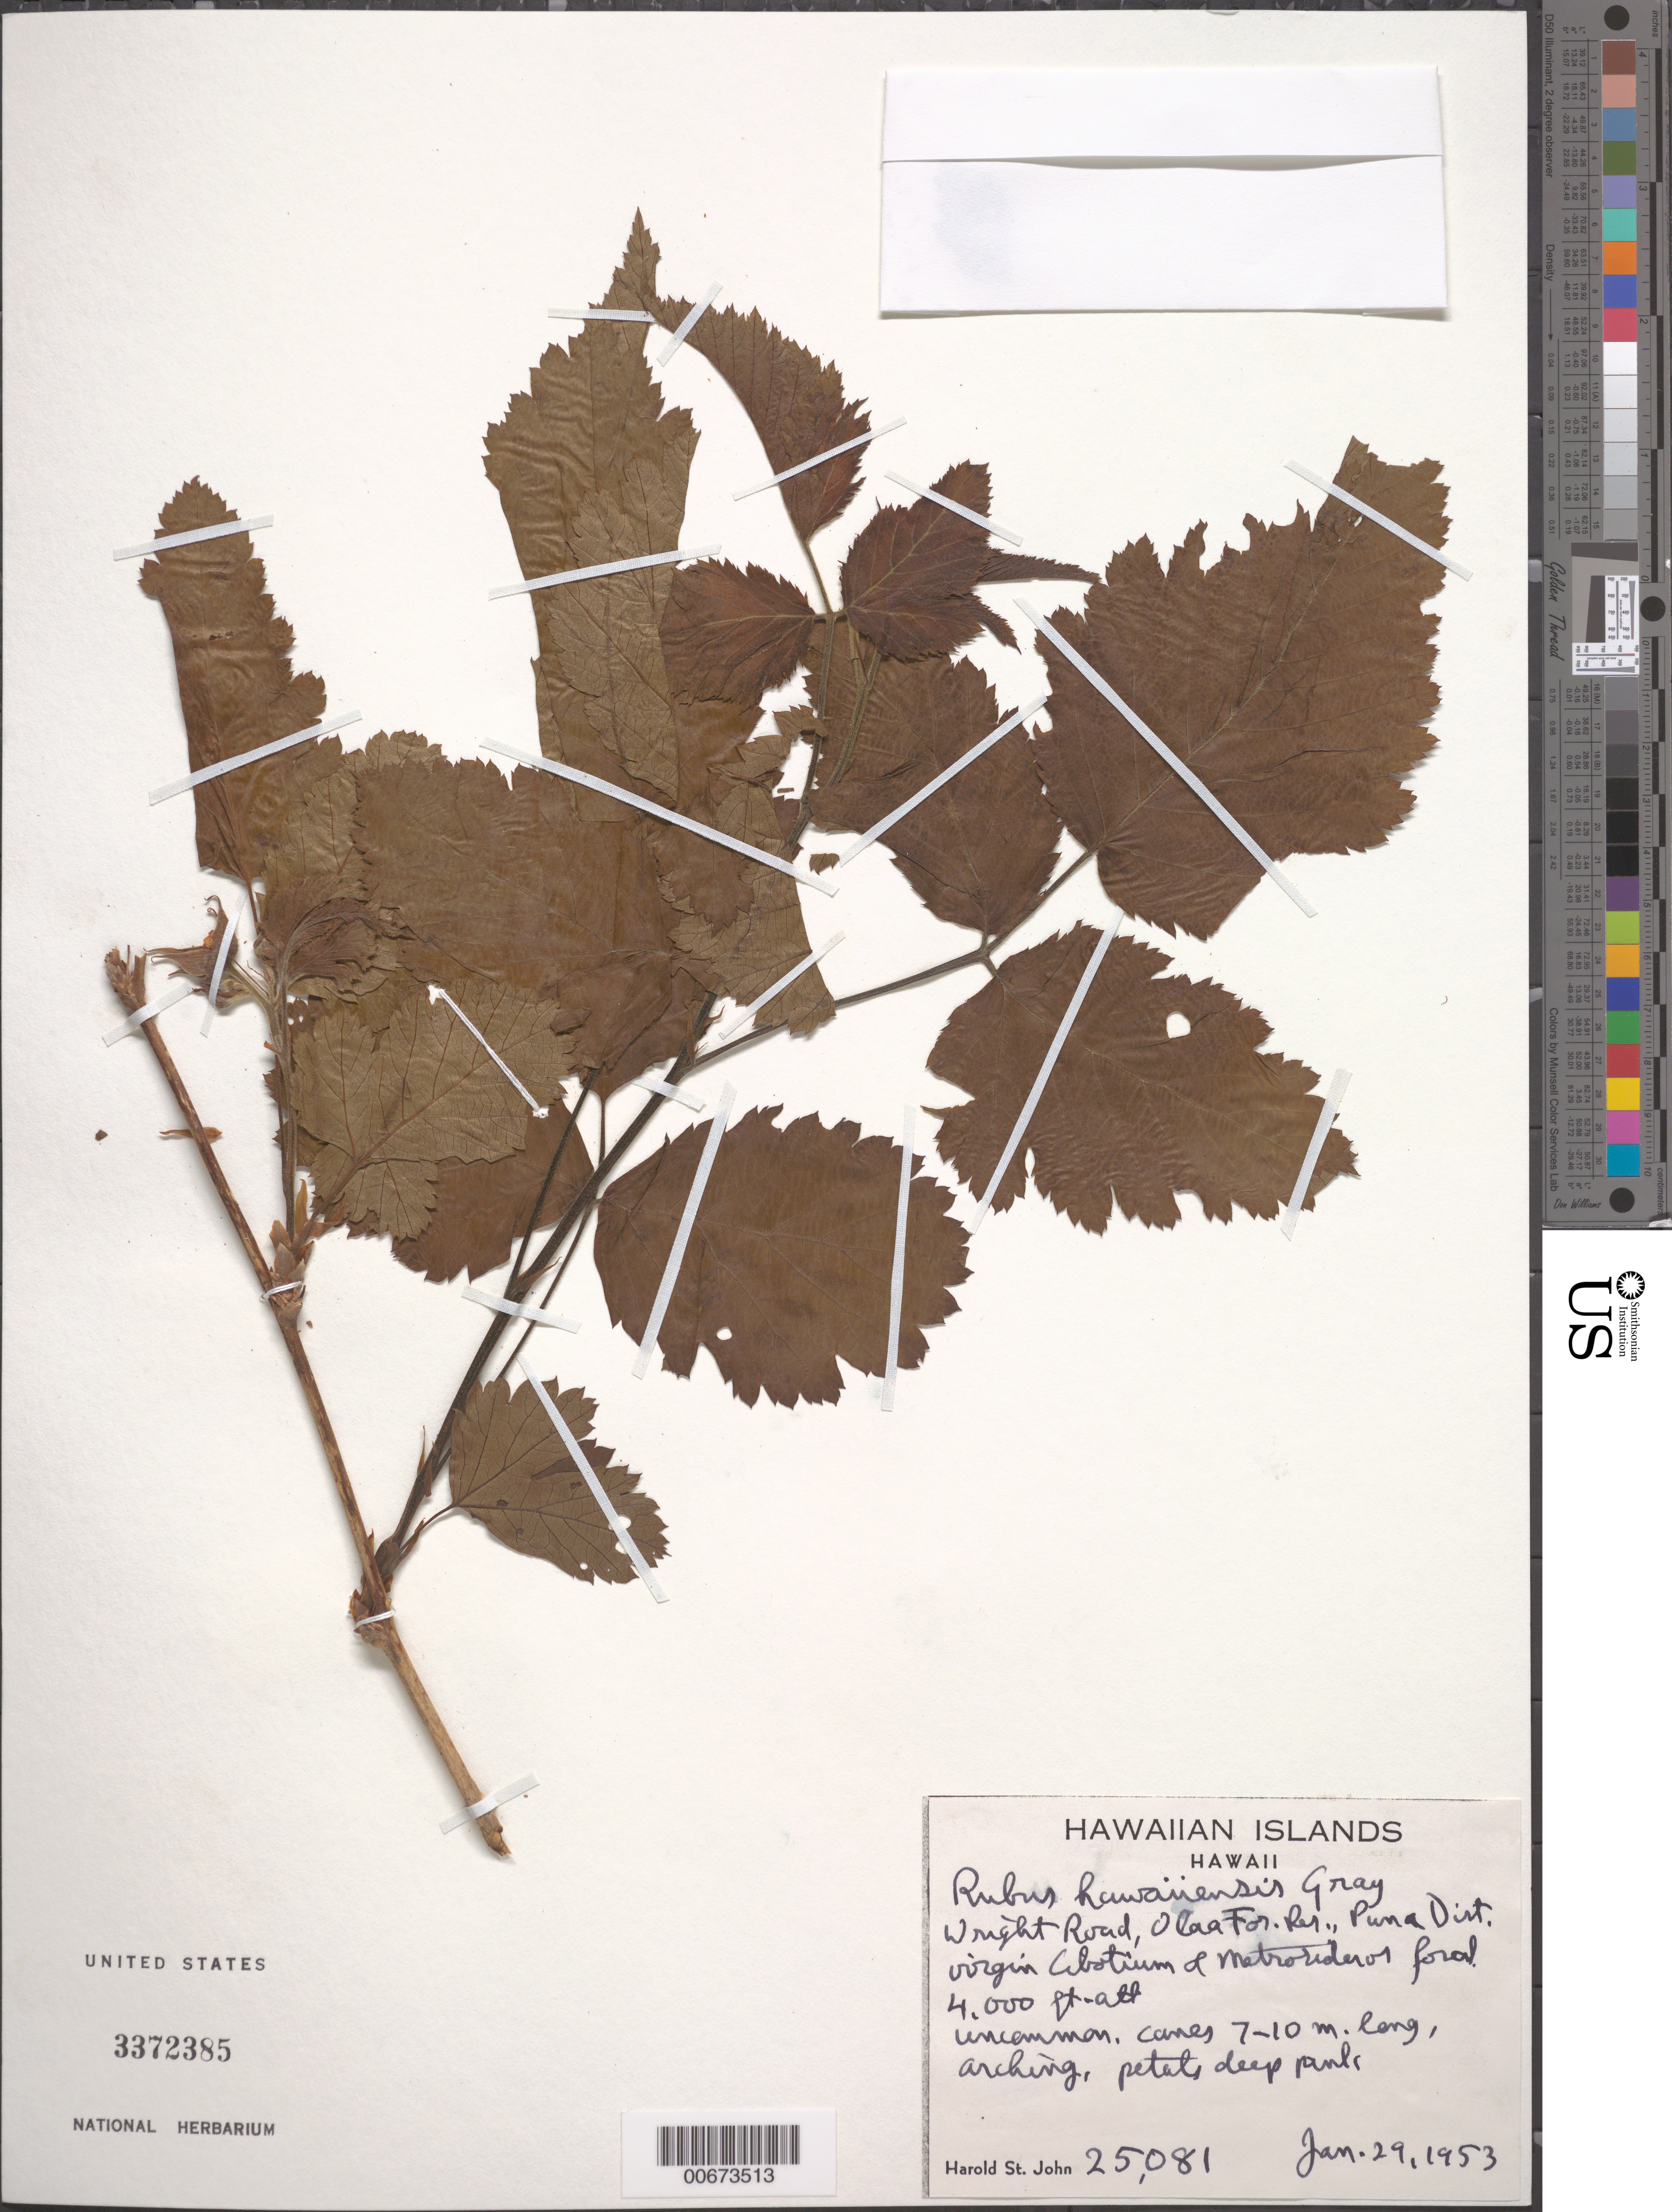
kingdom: Plantae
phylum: Tracheophyta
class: Magnoliopsida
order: Rosales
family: Rosaceae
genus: Rubus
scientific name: Rubus hawaiensis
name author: A. Gray in Wilkes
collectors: H. St. John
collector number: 25081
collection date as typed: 29 Jan 1953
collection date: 1953-01-29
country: United States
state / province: Hawaii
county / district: Hawaii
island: Hawaii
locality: Wright Road, Ola'a Forest Reserve, Puna District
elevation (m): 1219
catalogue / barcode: US 3372385